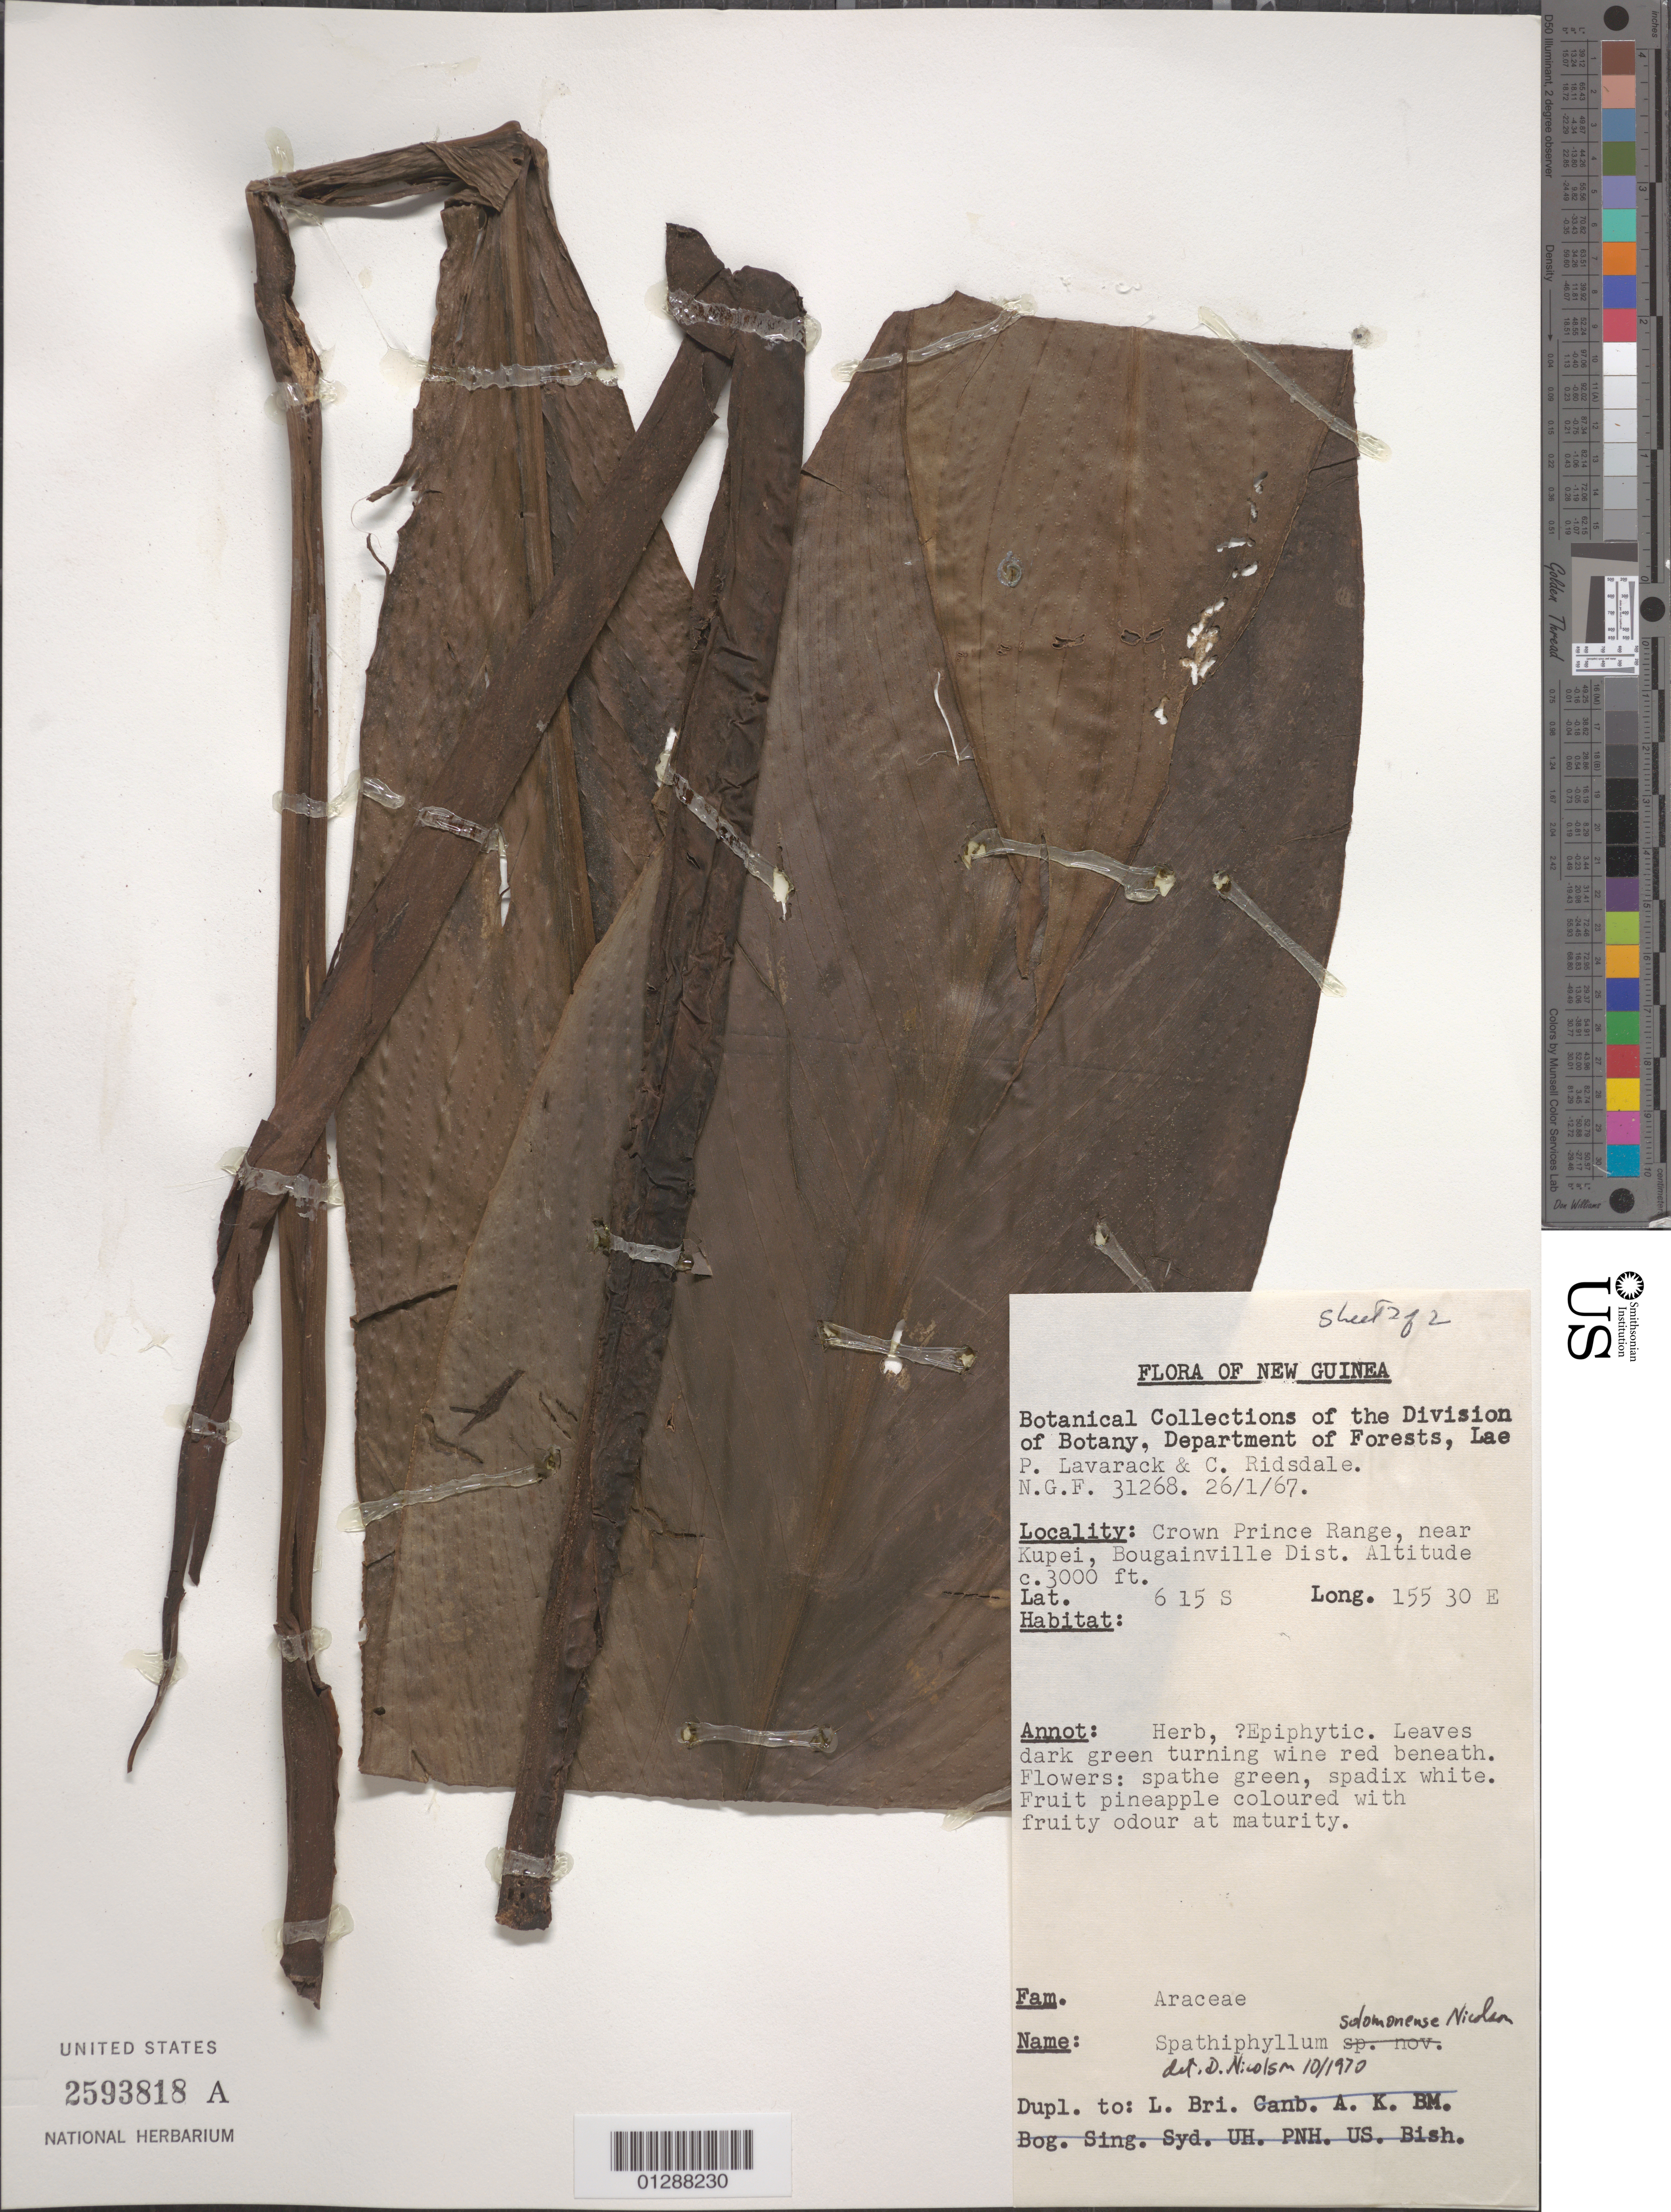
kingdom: Plantae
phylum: Tracheophyta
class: Liliopsida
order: Alismatales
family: Araceae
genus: Spathiphyllum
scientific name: Spathiphyllum solomonense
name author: Nicolson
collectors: P. Lavarack & C. E. Ridsdale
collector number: N.G.F. 31268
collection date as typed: Transcribed d/m/y: 26/1/67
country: Papua New Guinea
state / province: Bougainville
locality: New Guinea. Crown Prince Range, near Kupei, Bougainville Dist.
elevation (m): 914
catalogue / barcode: US 2593818A